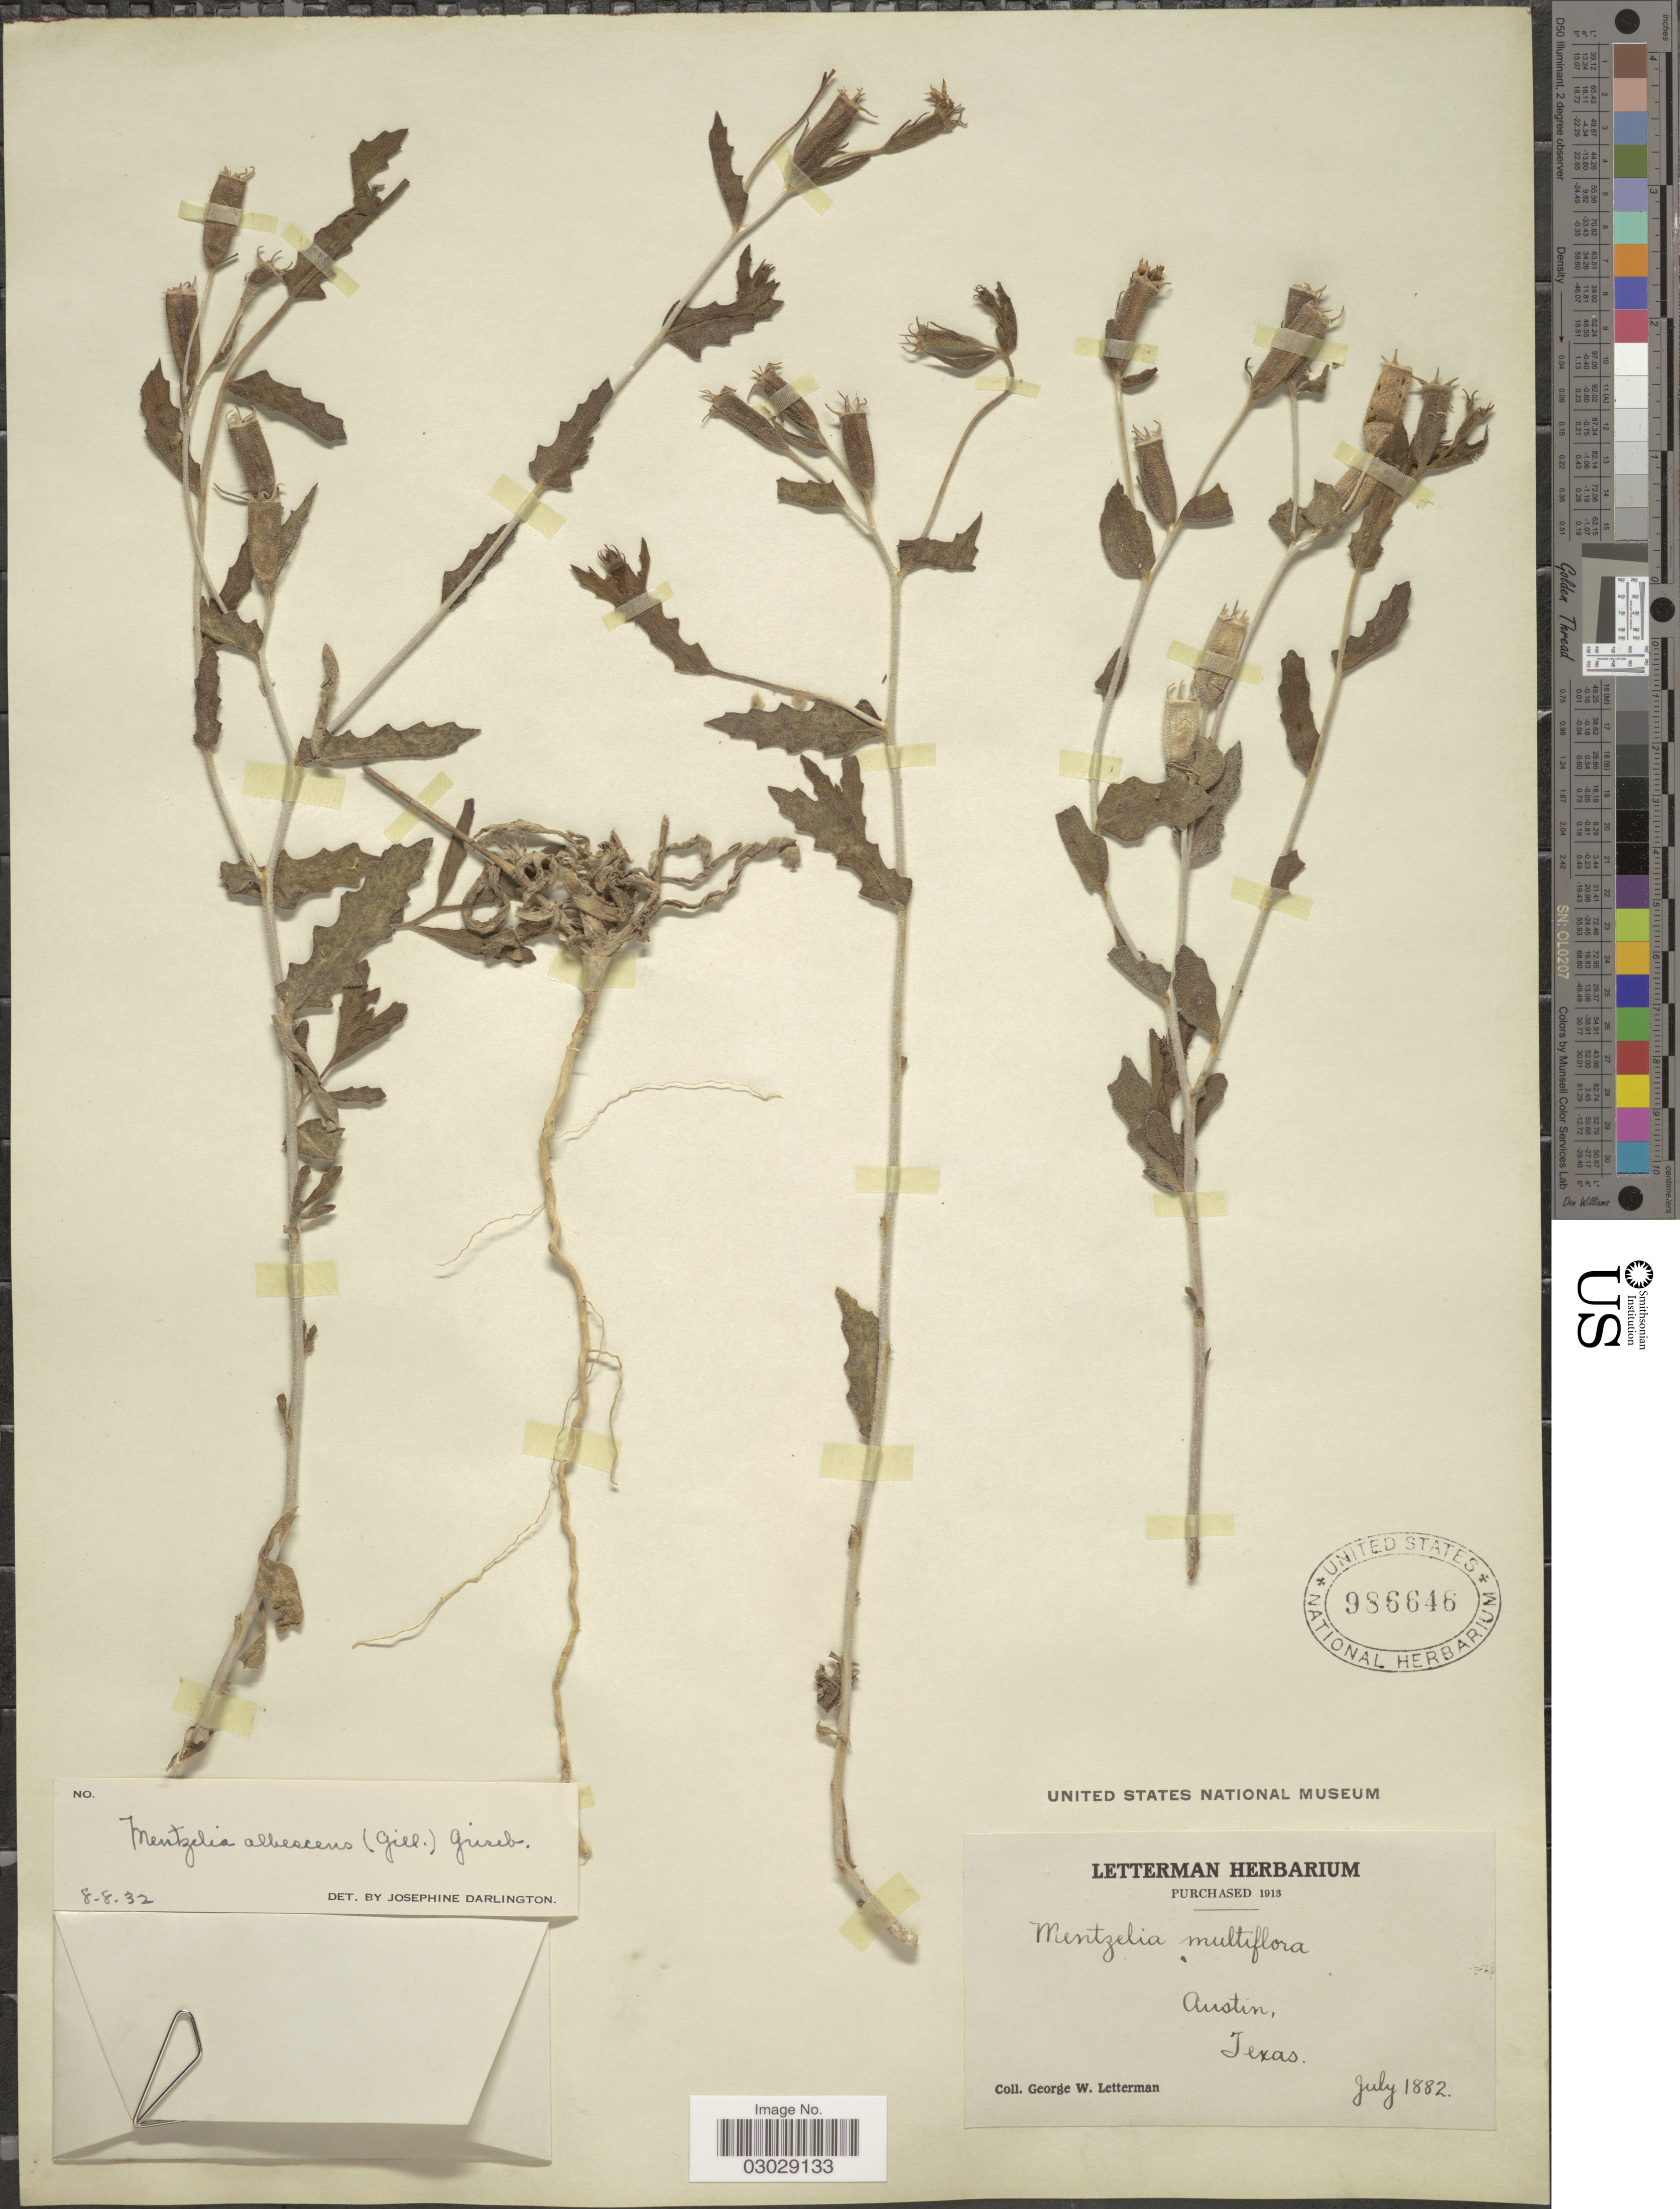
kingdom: Plantae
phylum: Tracheophyta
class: Magnoliopsida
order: Cornales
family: Loasaceae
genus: Mentzelia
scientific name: Mentzelia albescens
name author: (Gillies ex Arn.) Griseb.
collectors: G. W. Letterman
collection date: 1882-07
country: United States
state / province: Texas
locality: Austin.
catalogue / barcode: US 986646